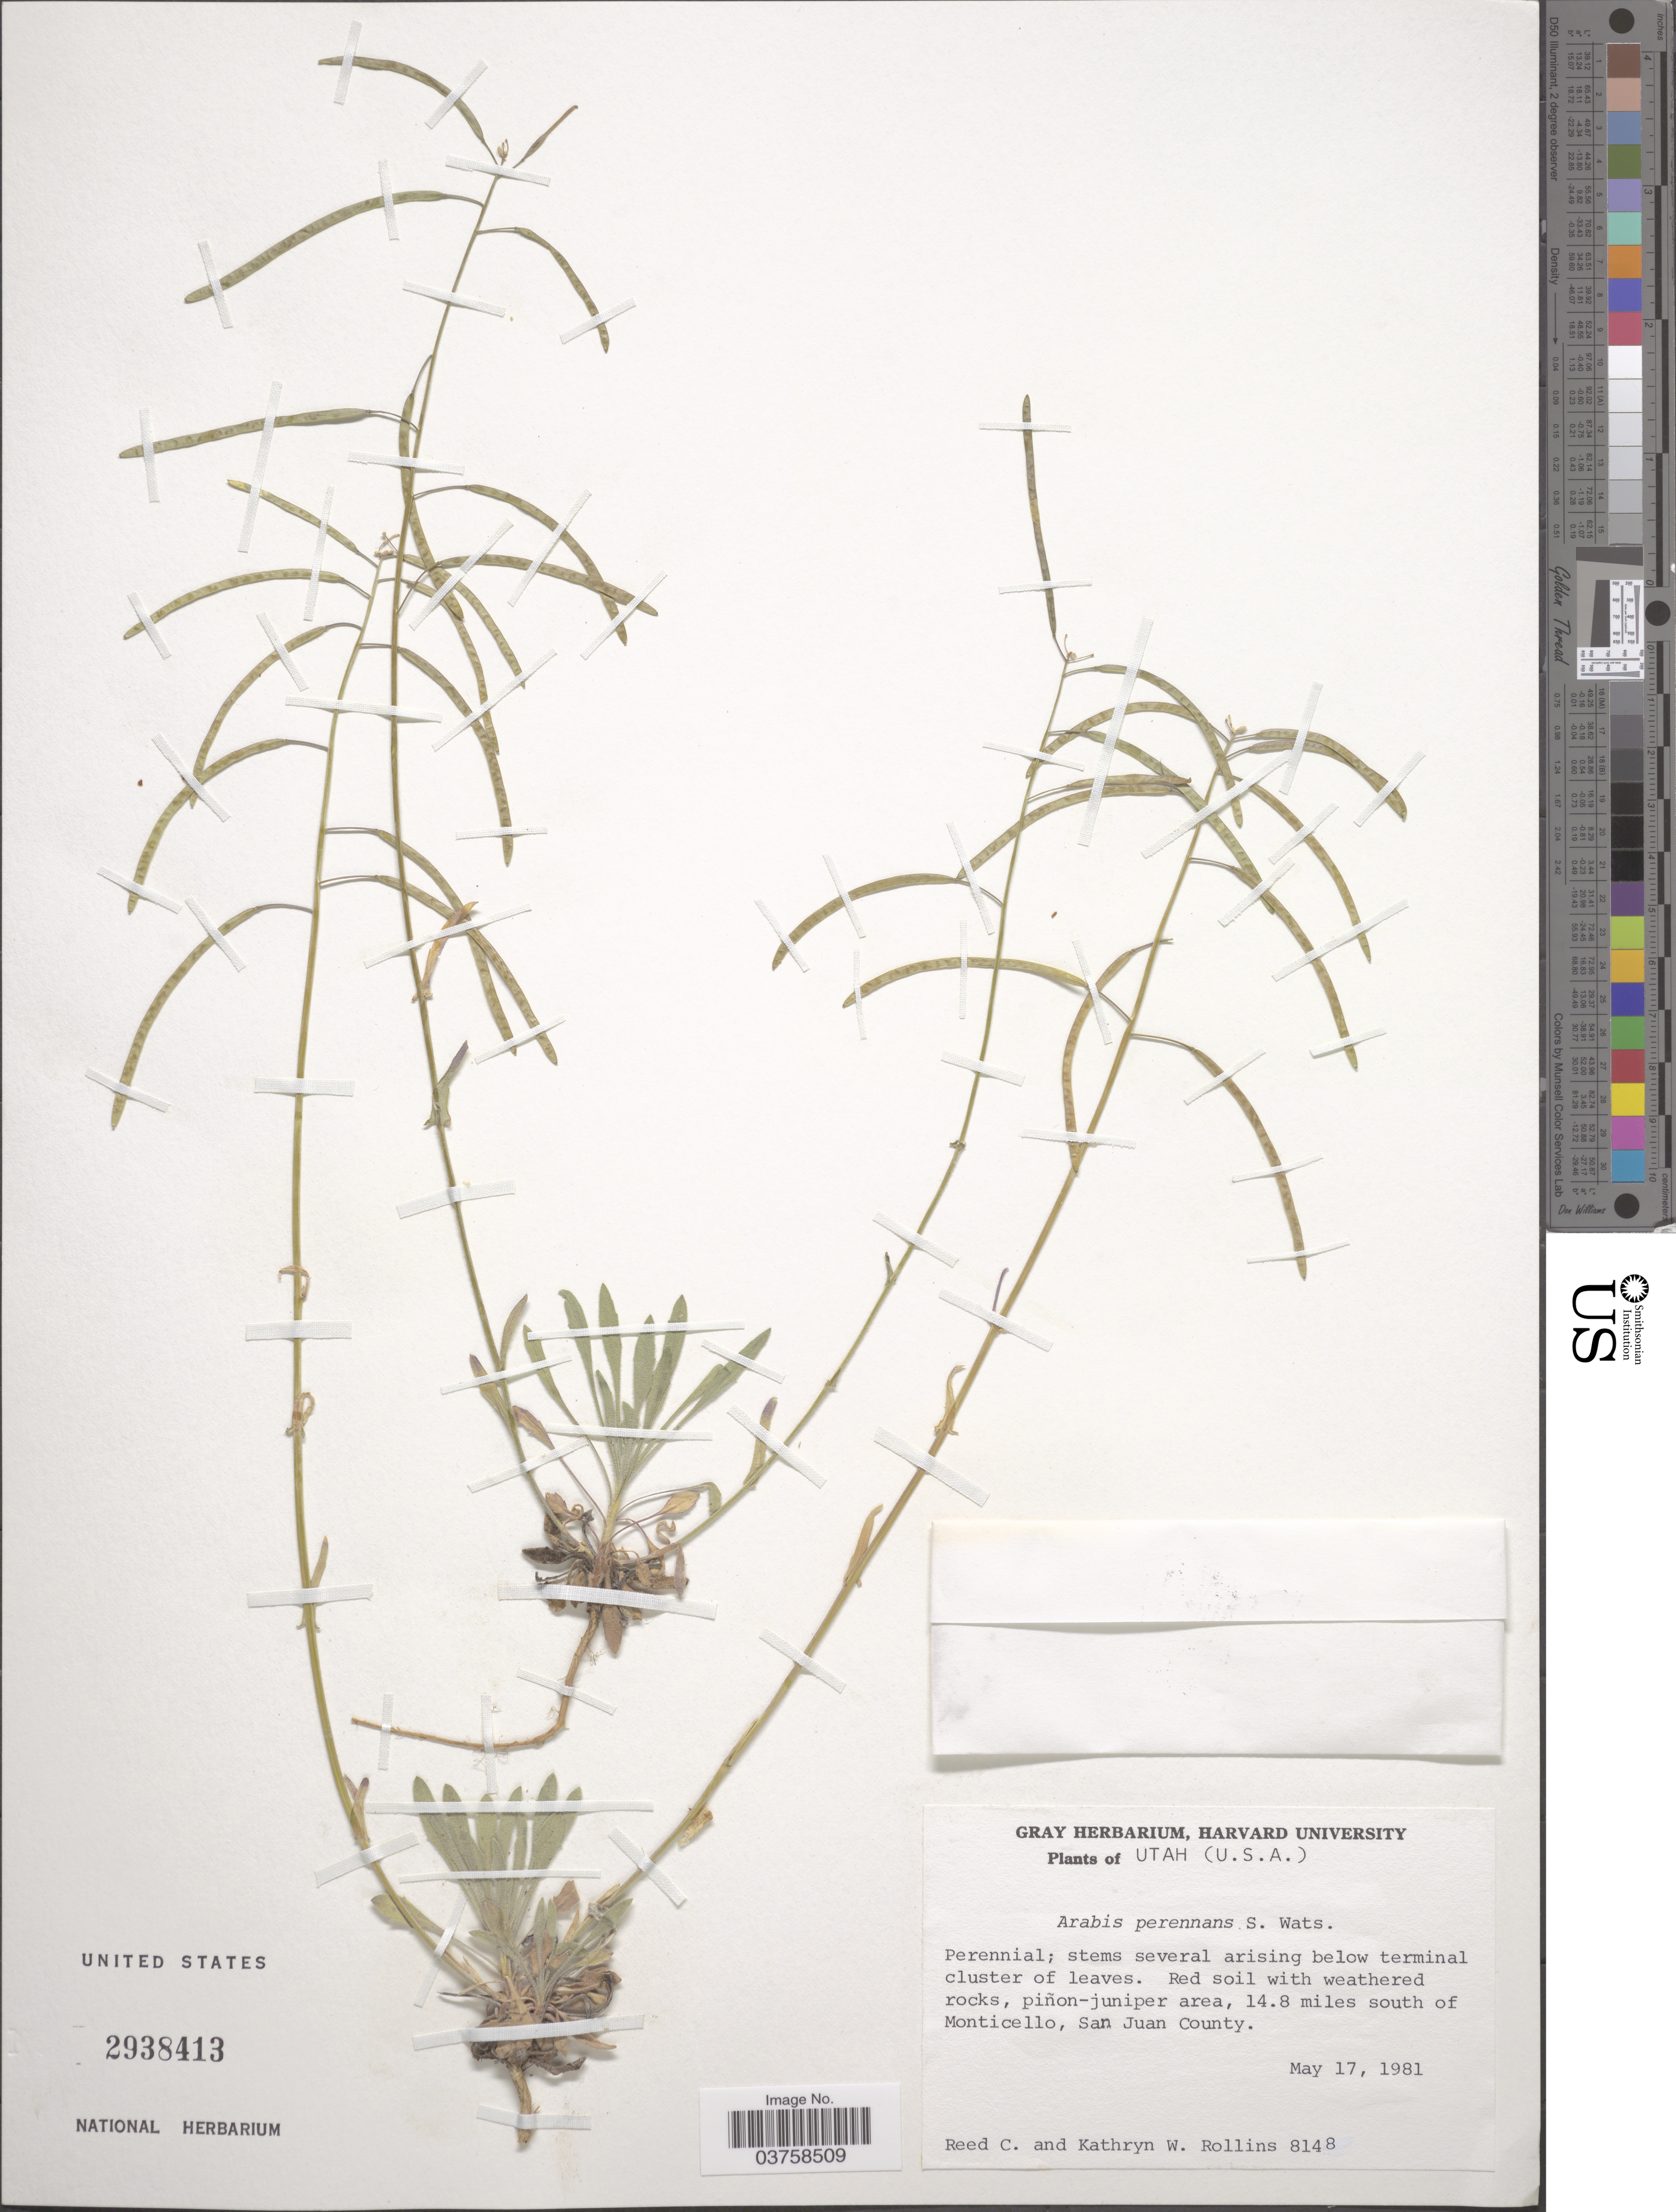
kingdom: Plantae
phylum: Tracheophyta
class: Magnoliopsida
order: Brassicales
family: Brassicaceae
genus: Arabis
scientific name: Arabis perennans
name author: S. Watson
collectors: R. C. Rollins & K. W. Rollins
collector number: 8148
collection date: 1981-05-17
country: United States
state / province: Utah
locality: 14.8 miles south of Monticello, San Juan County.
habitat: red soil with weathered rocks, pinon-juniper area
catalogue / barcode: US 2938413